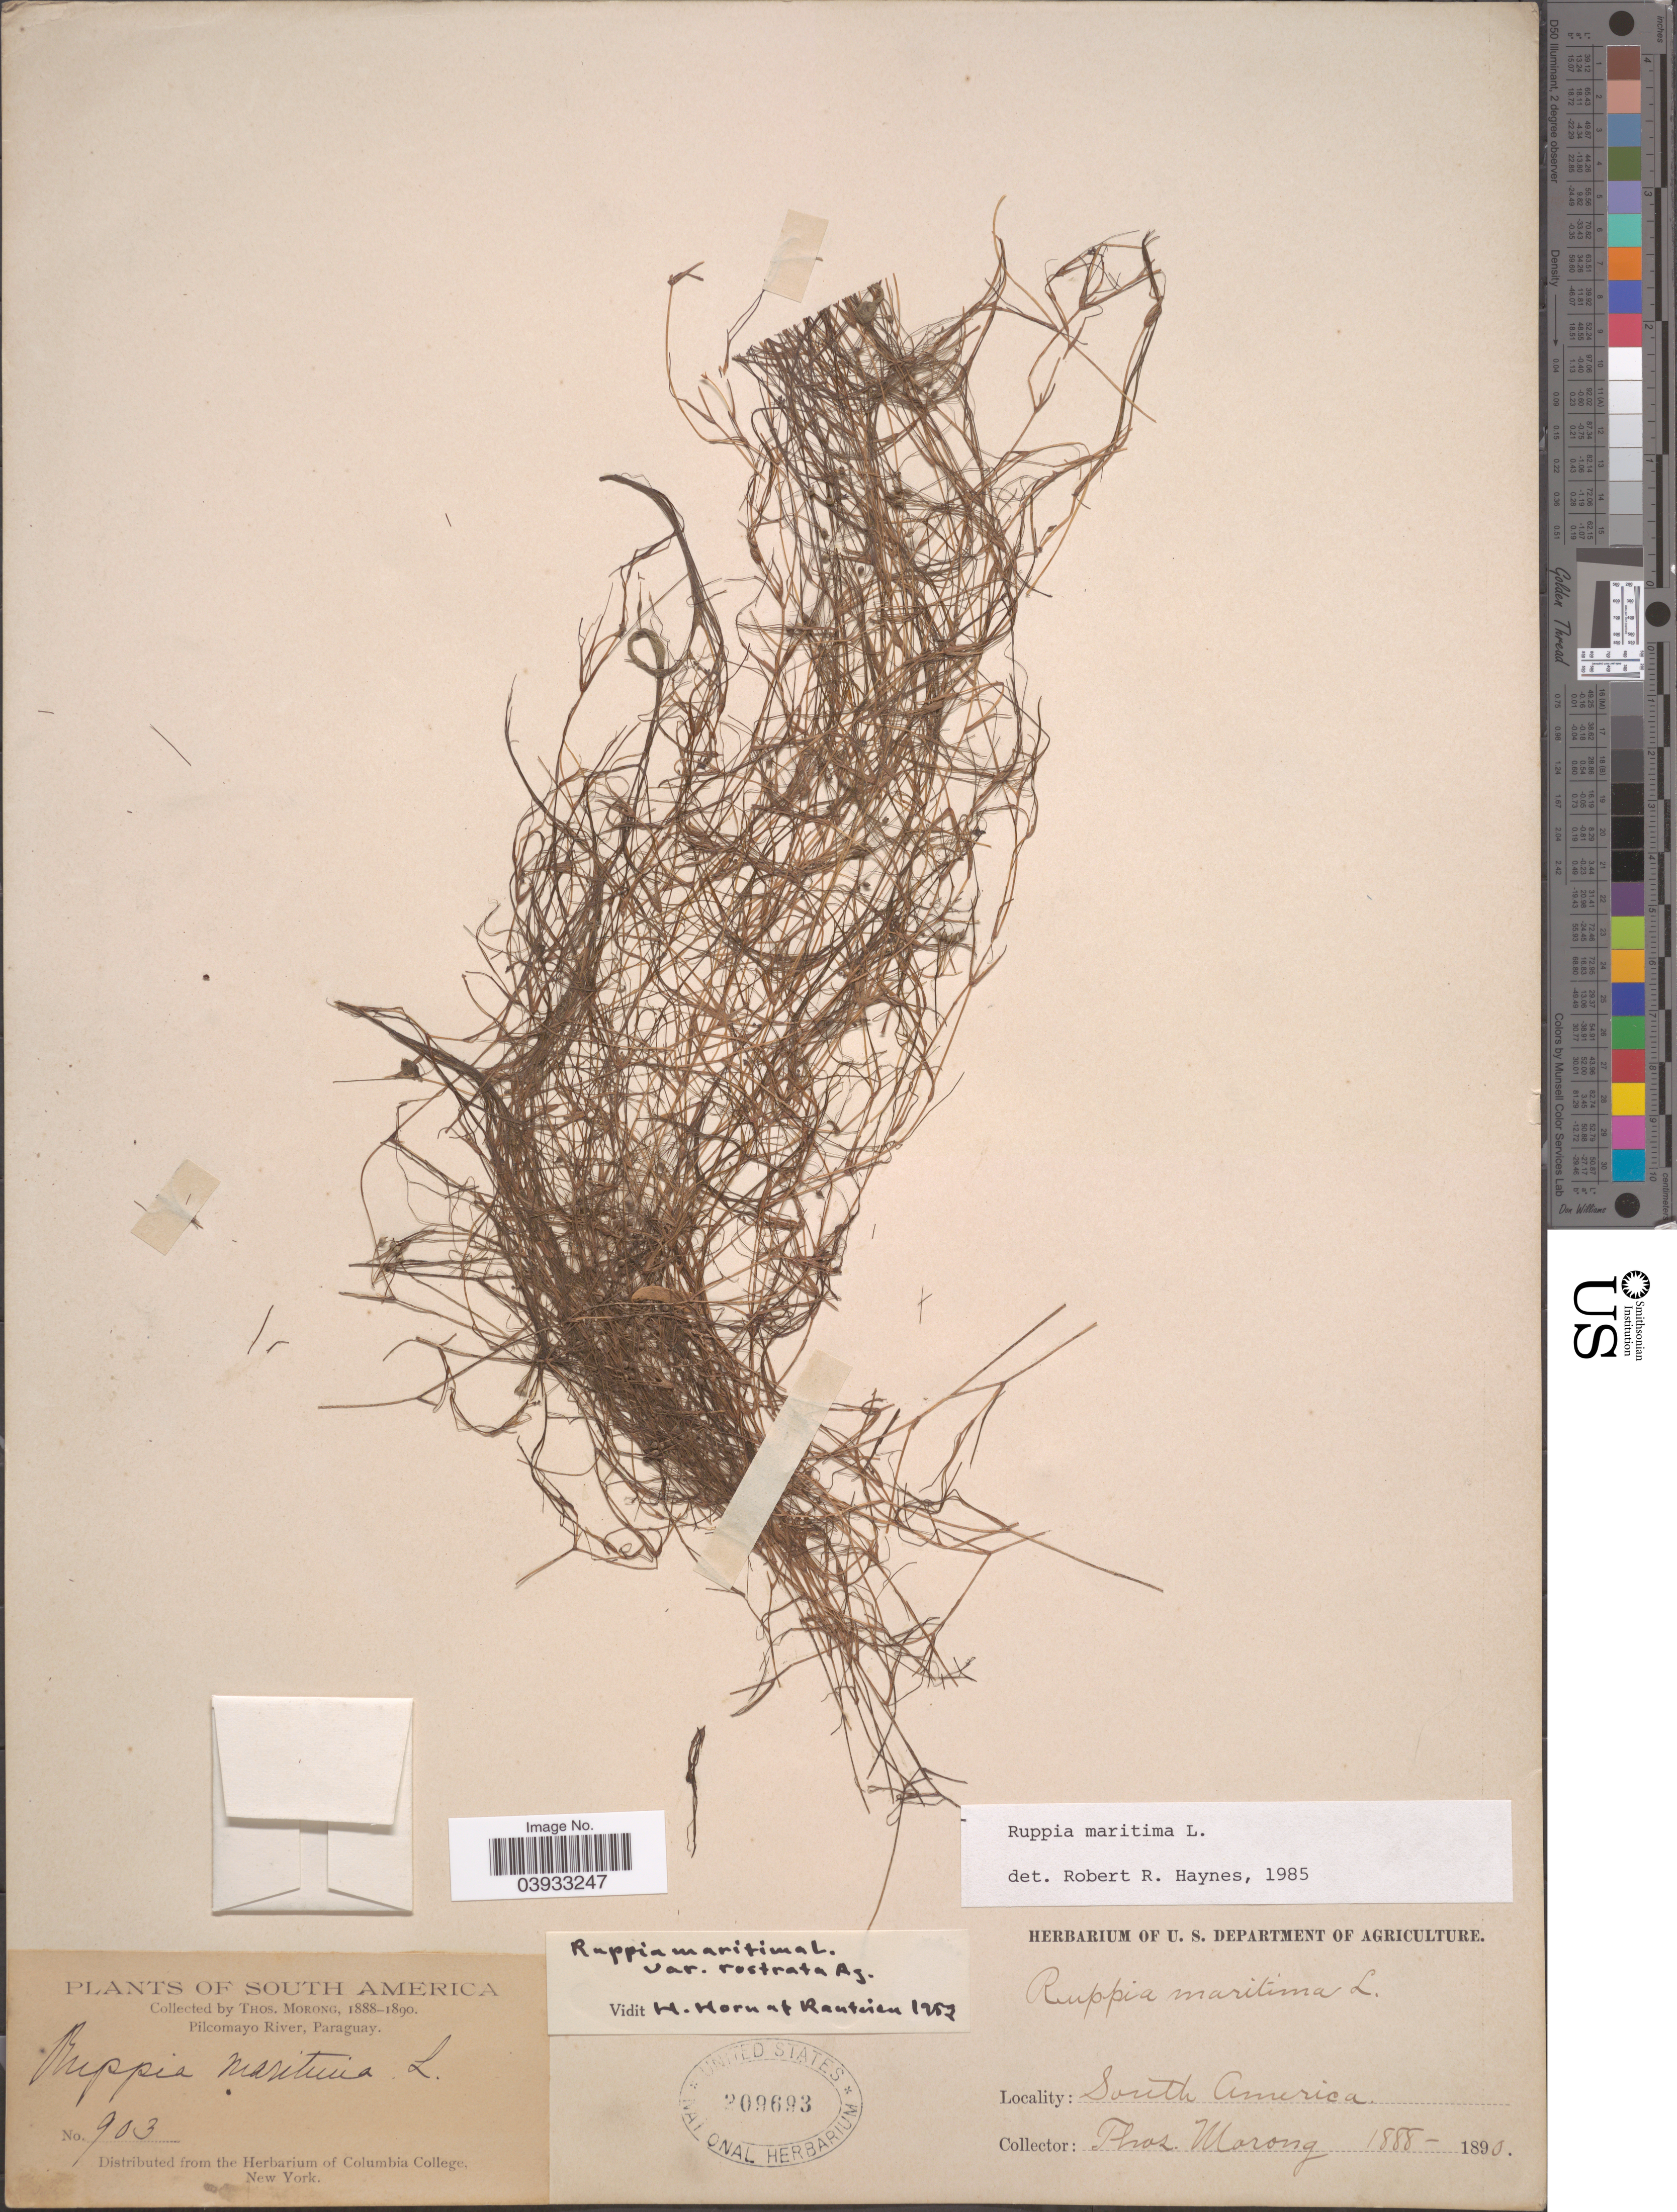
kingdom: Plantae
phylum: Tracheophyta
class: Liliopsida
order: Alismatales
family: Ruppiaceae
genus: Ruppia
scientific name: Ruppia maritima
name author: L.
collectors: ex herb. T. Morong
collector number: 903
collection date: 1888/1890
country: Paraguay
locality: Pilcomayo River.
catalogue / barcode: US 209693